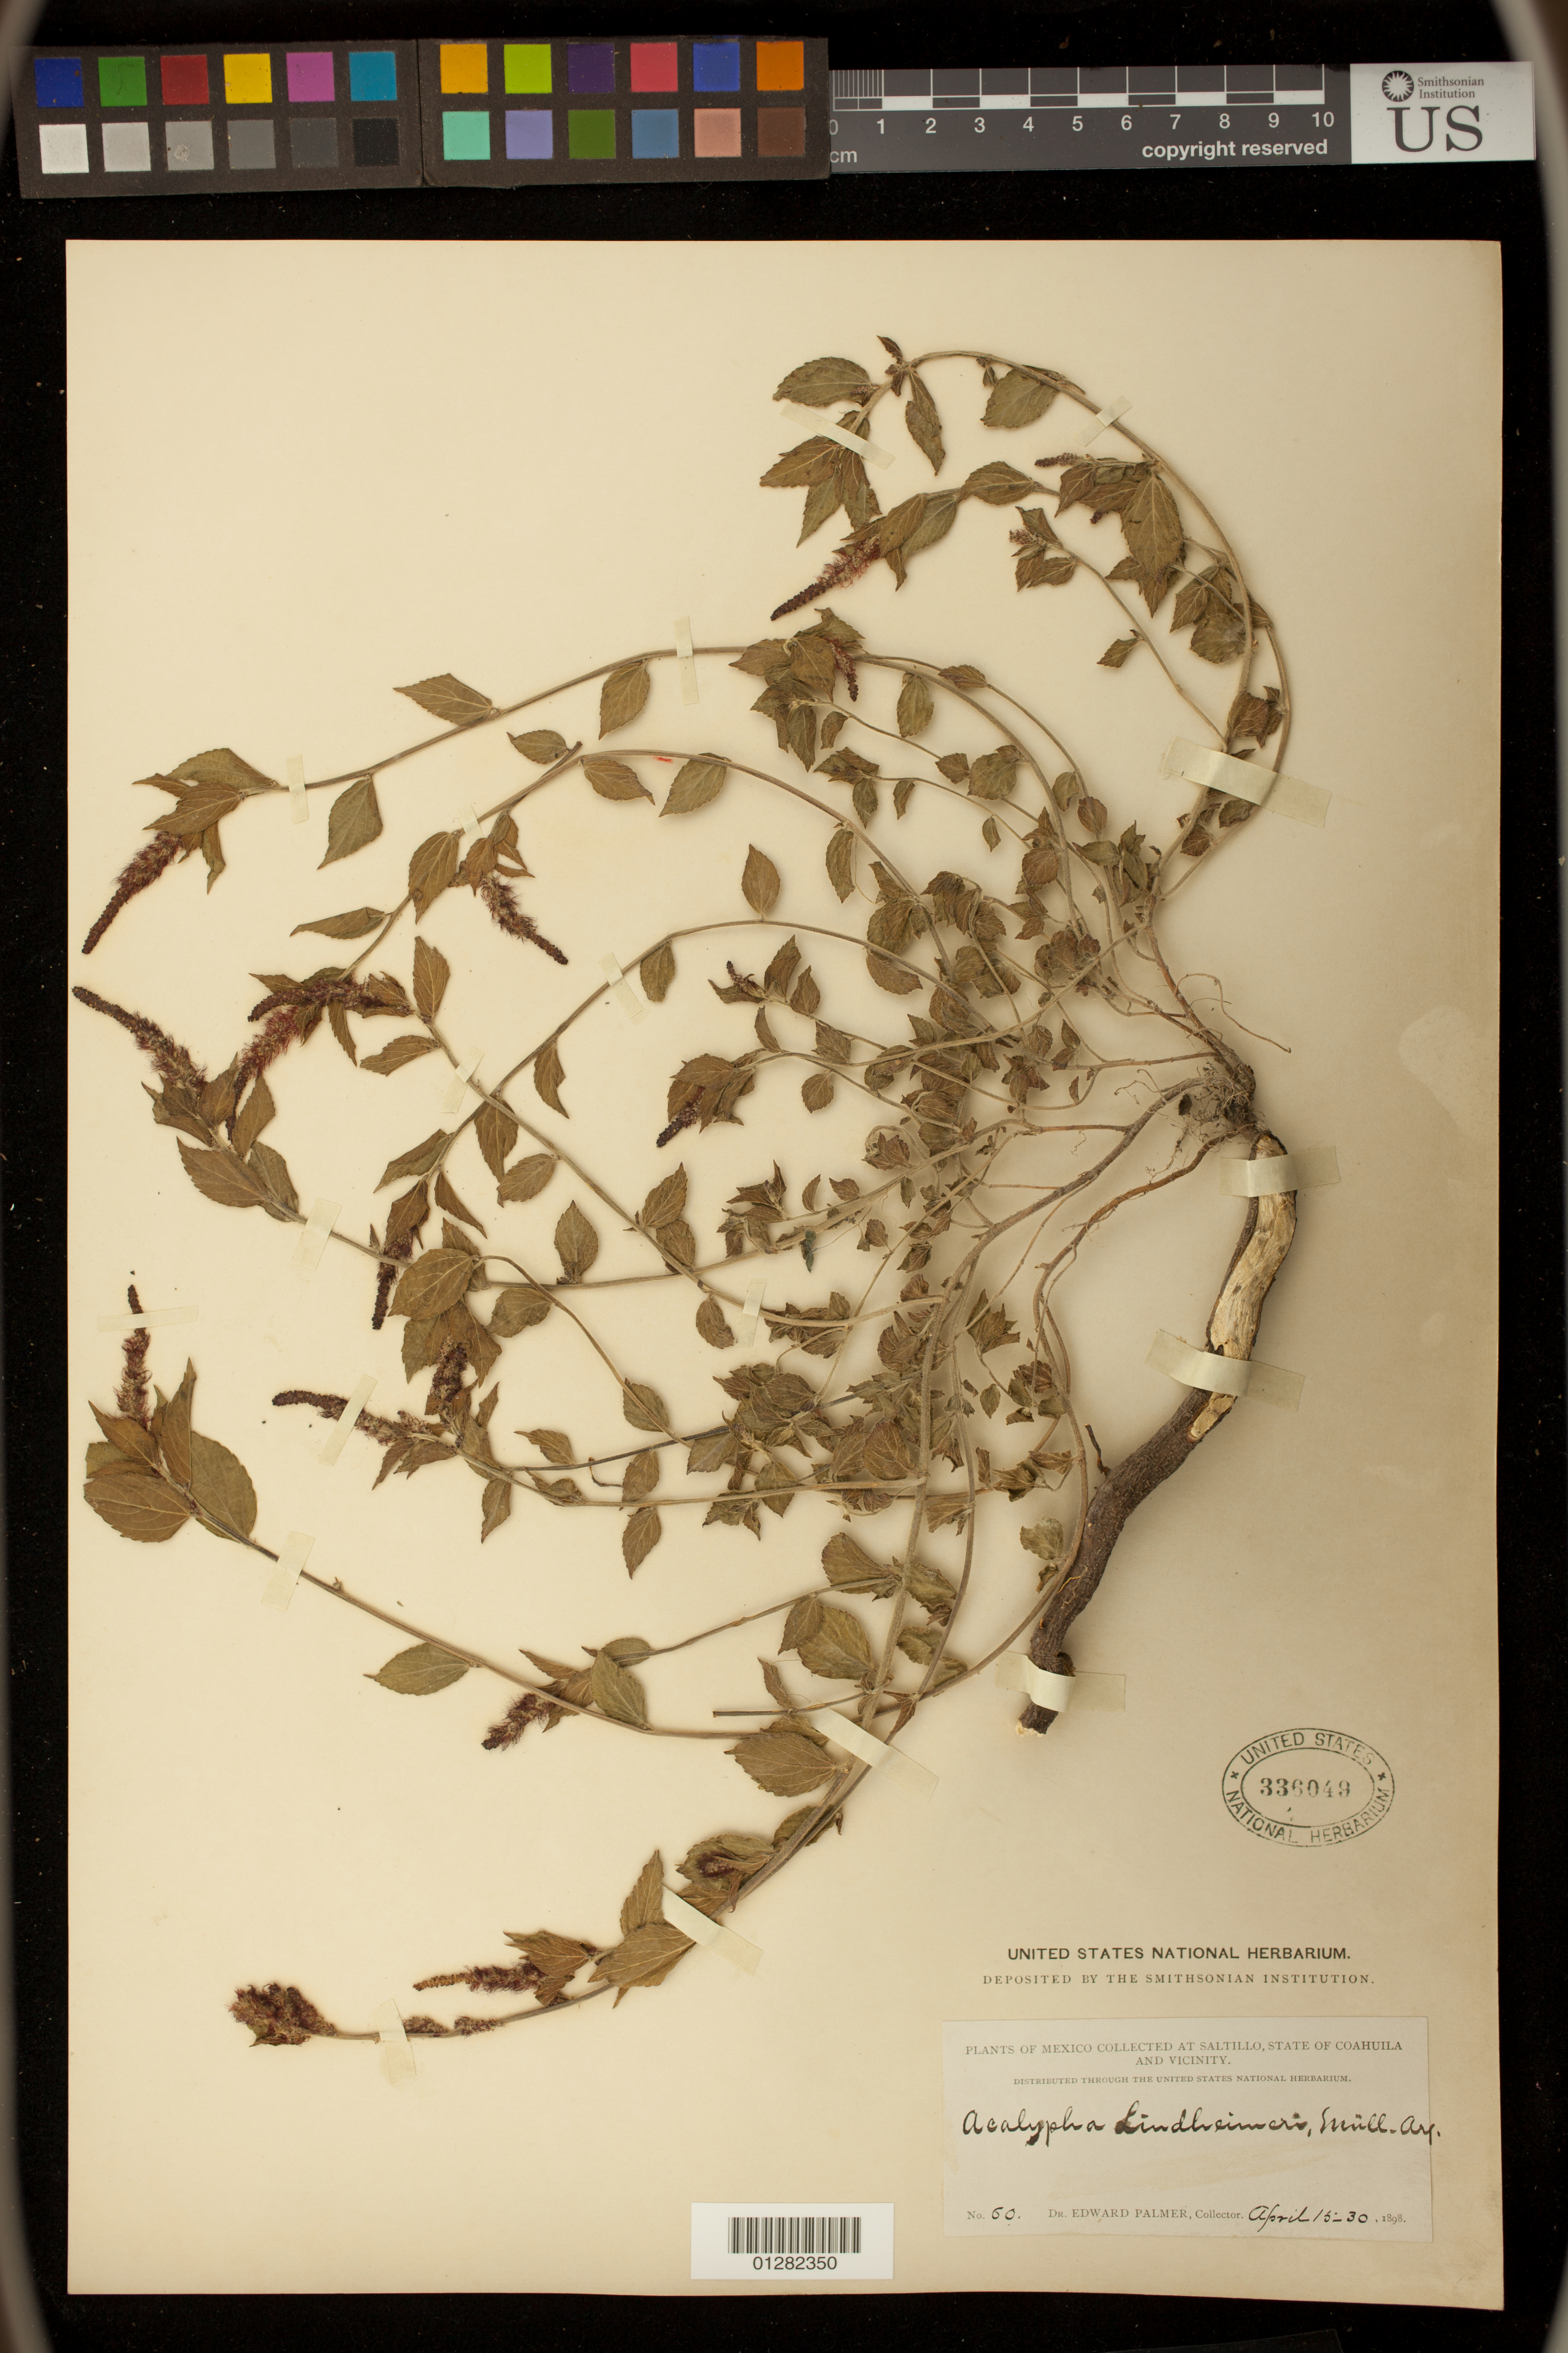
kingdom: Plantae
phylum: Tracheophyta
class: Magnoliopsida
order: Malpighiales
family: Euphorbiaceae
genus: Acalypha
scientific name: Acalypha phleoides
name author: Cav.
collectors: G. L. Fisher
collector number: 60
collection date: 1898-04-15/1898-04-30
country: Mexico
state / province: Coahuila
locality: Saltillo and vicinity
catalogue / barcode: US 336049